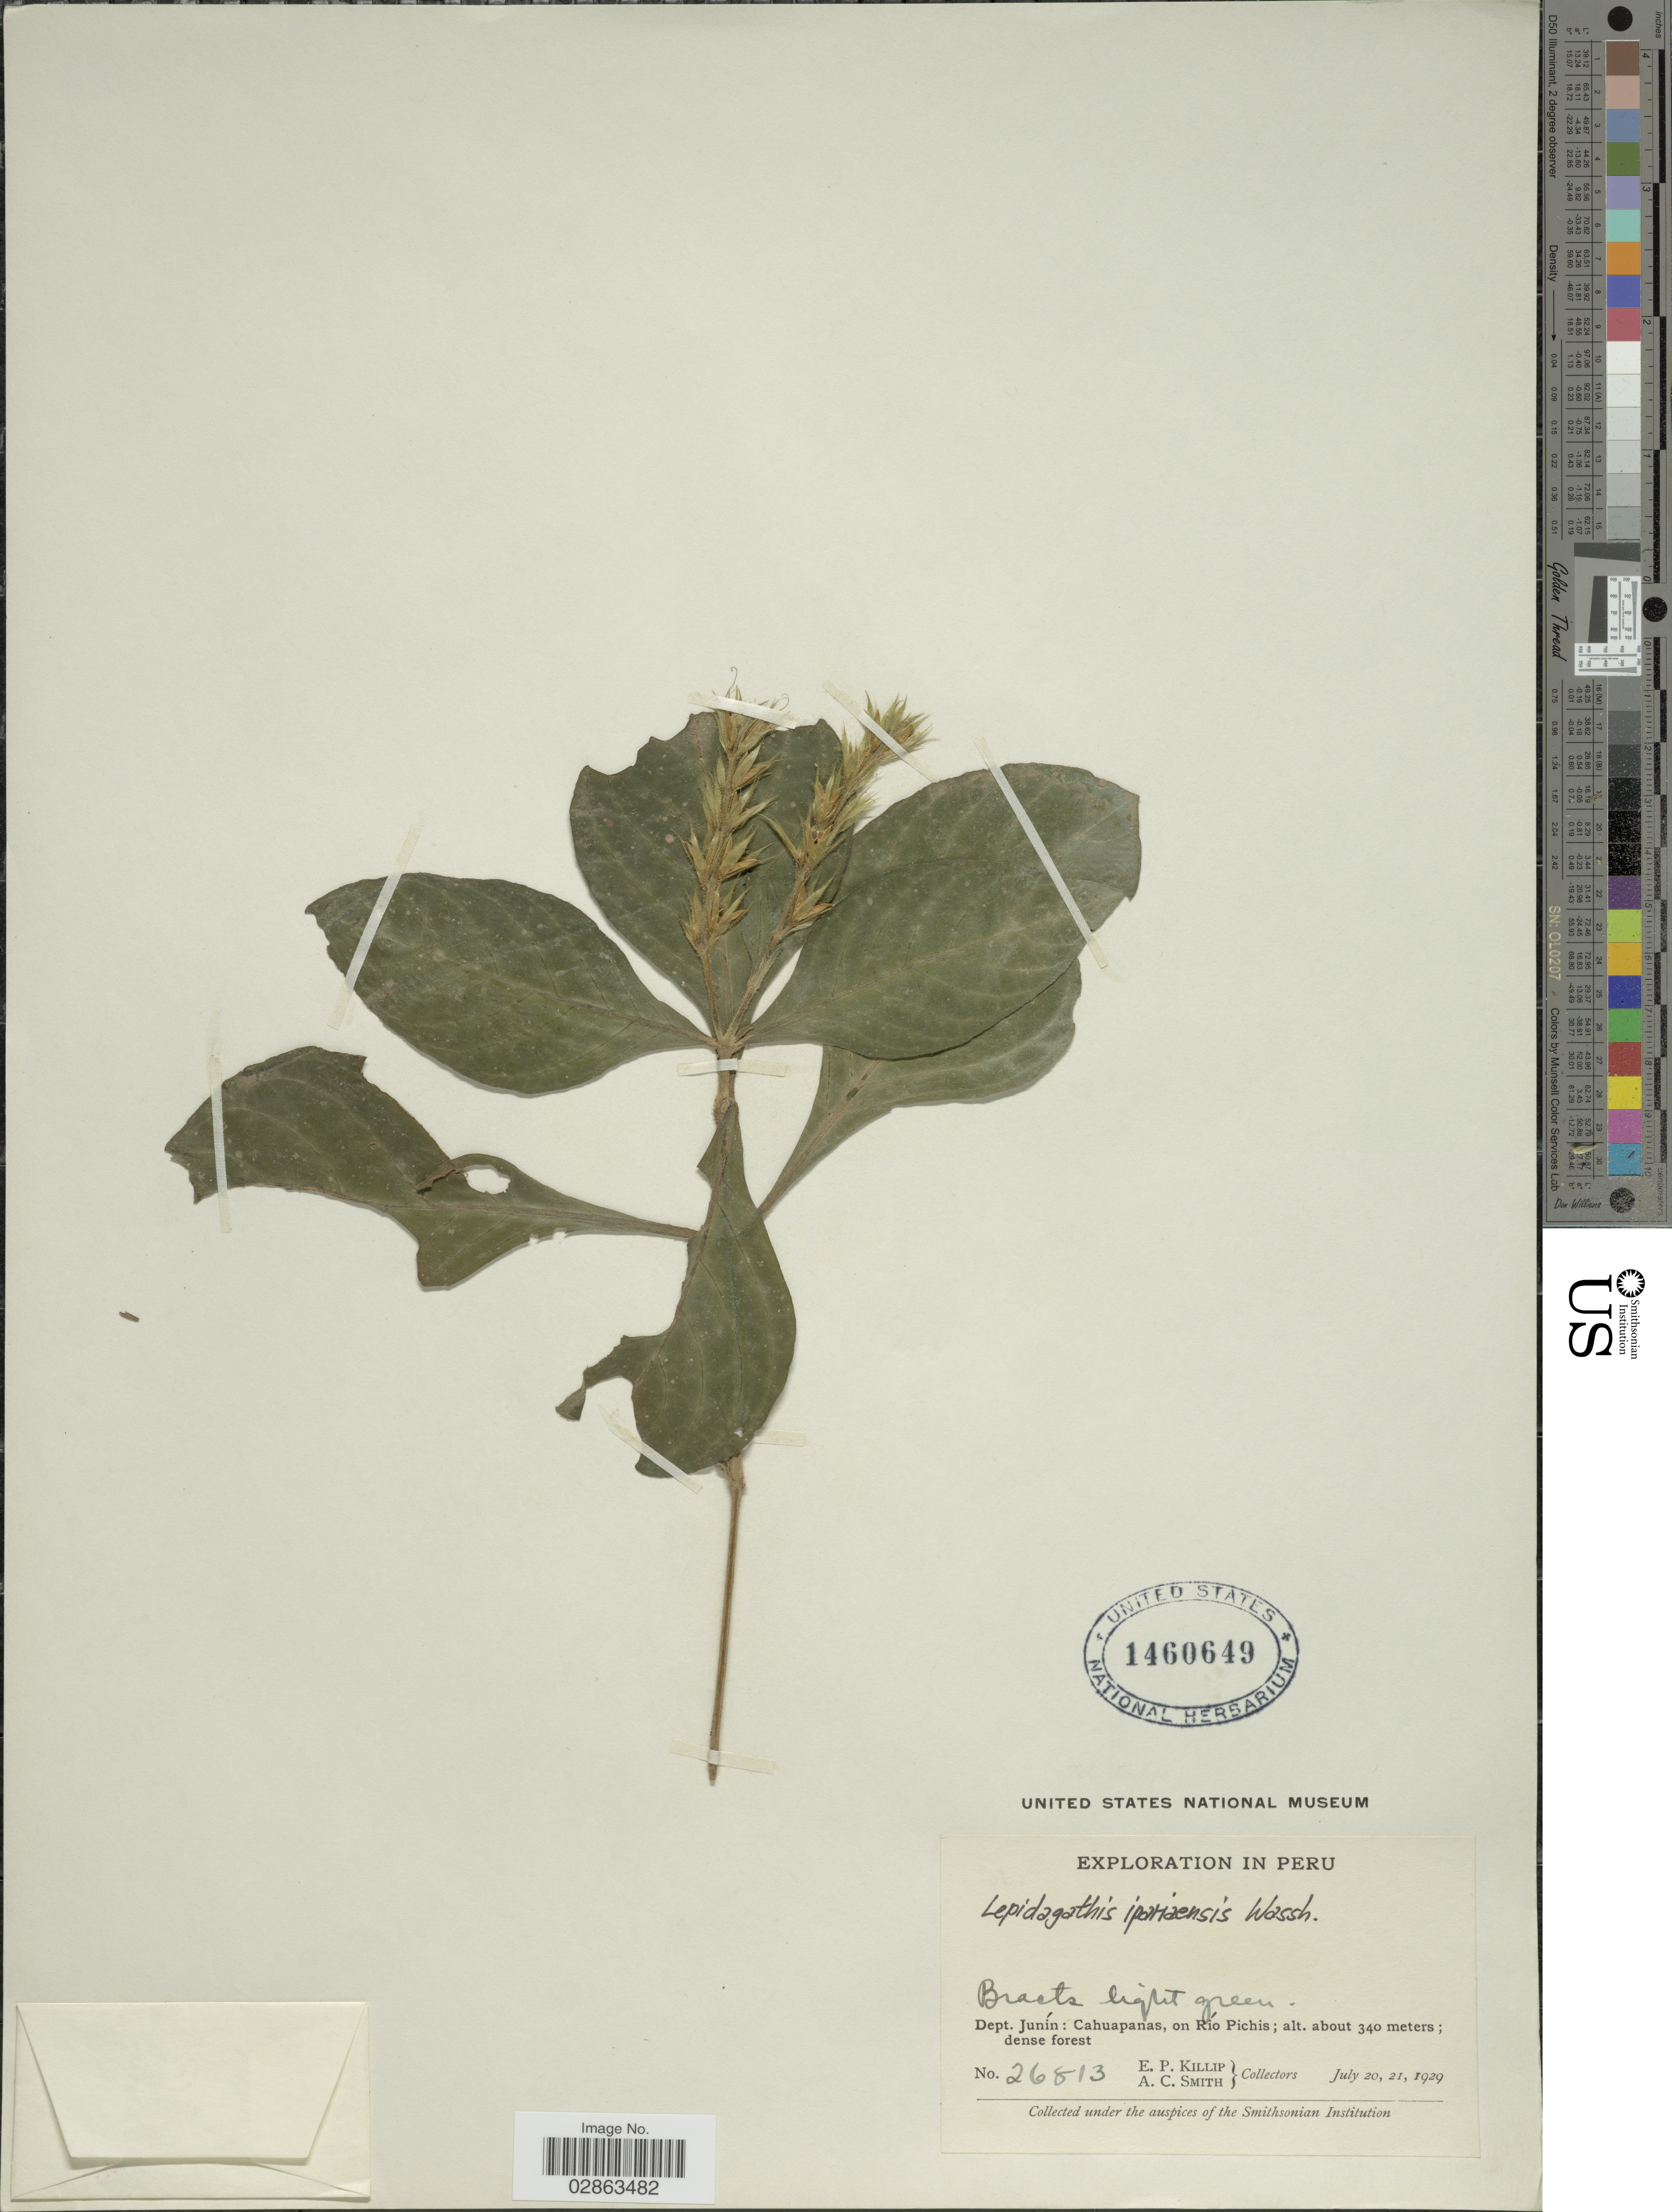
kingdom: Plantae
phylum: Tracheophyta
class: Magnoliopsida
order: Lamiales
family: Acanthaceae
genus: Lepidagathis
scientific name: Lepidagathis ipariaensis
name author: Wassh.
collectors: E. P. Killip & A. C. Smith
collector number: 26813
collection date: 1929-07-20/1929-07-21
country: Peru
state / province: Junín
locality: Dept. Junín: Cahuapanas, on Rio Pichis.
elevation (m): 340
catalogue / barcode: US 1460649